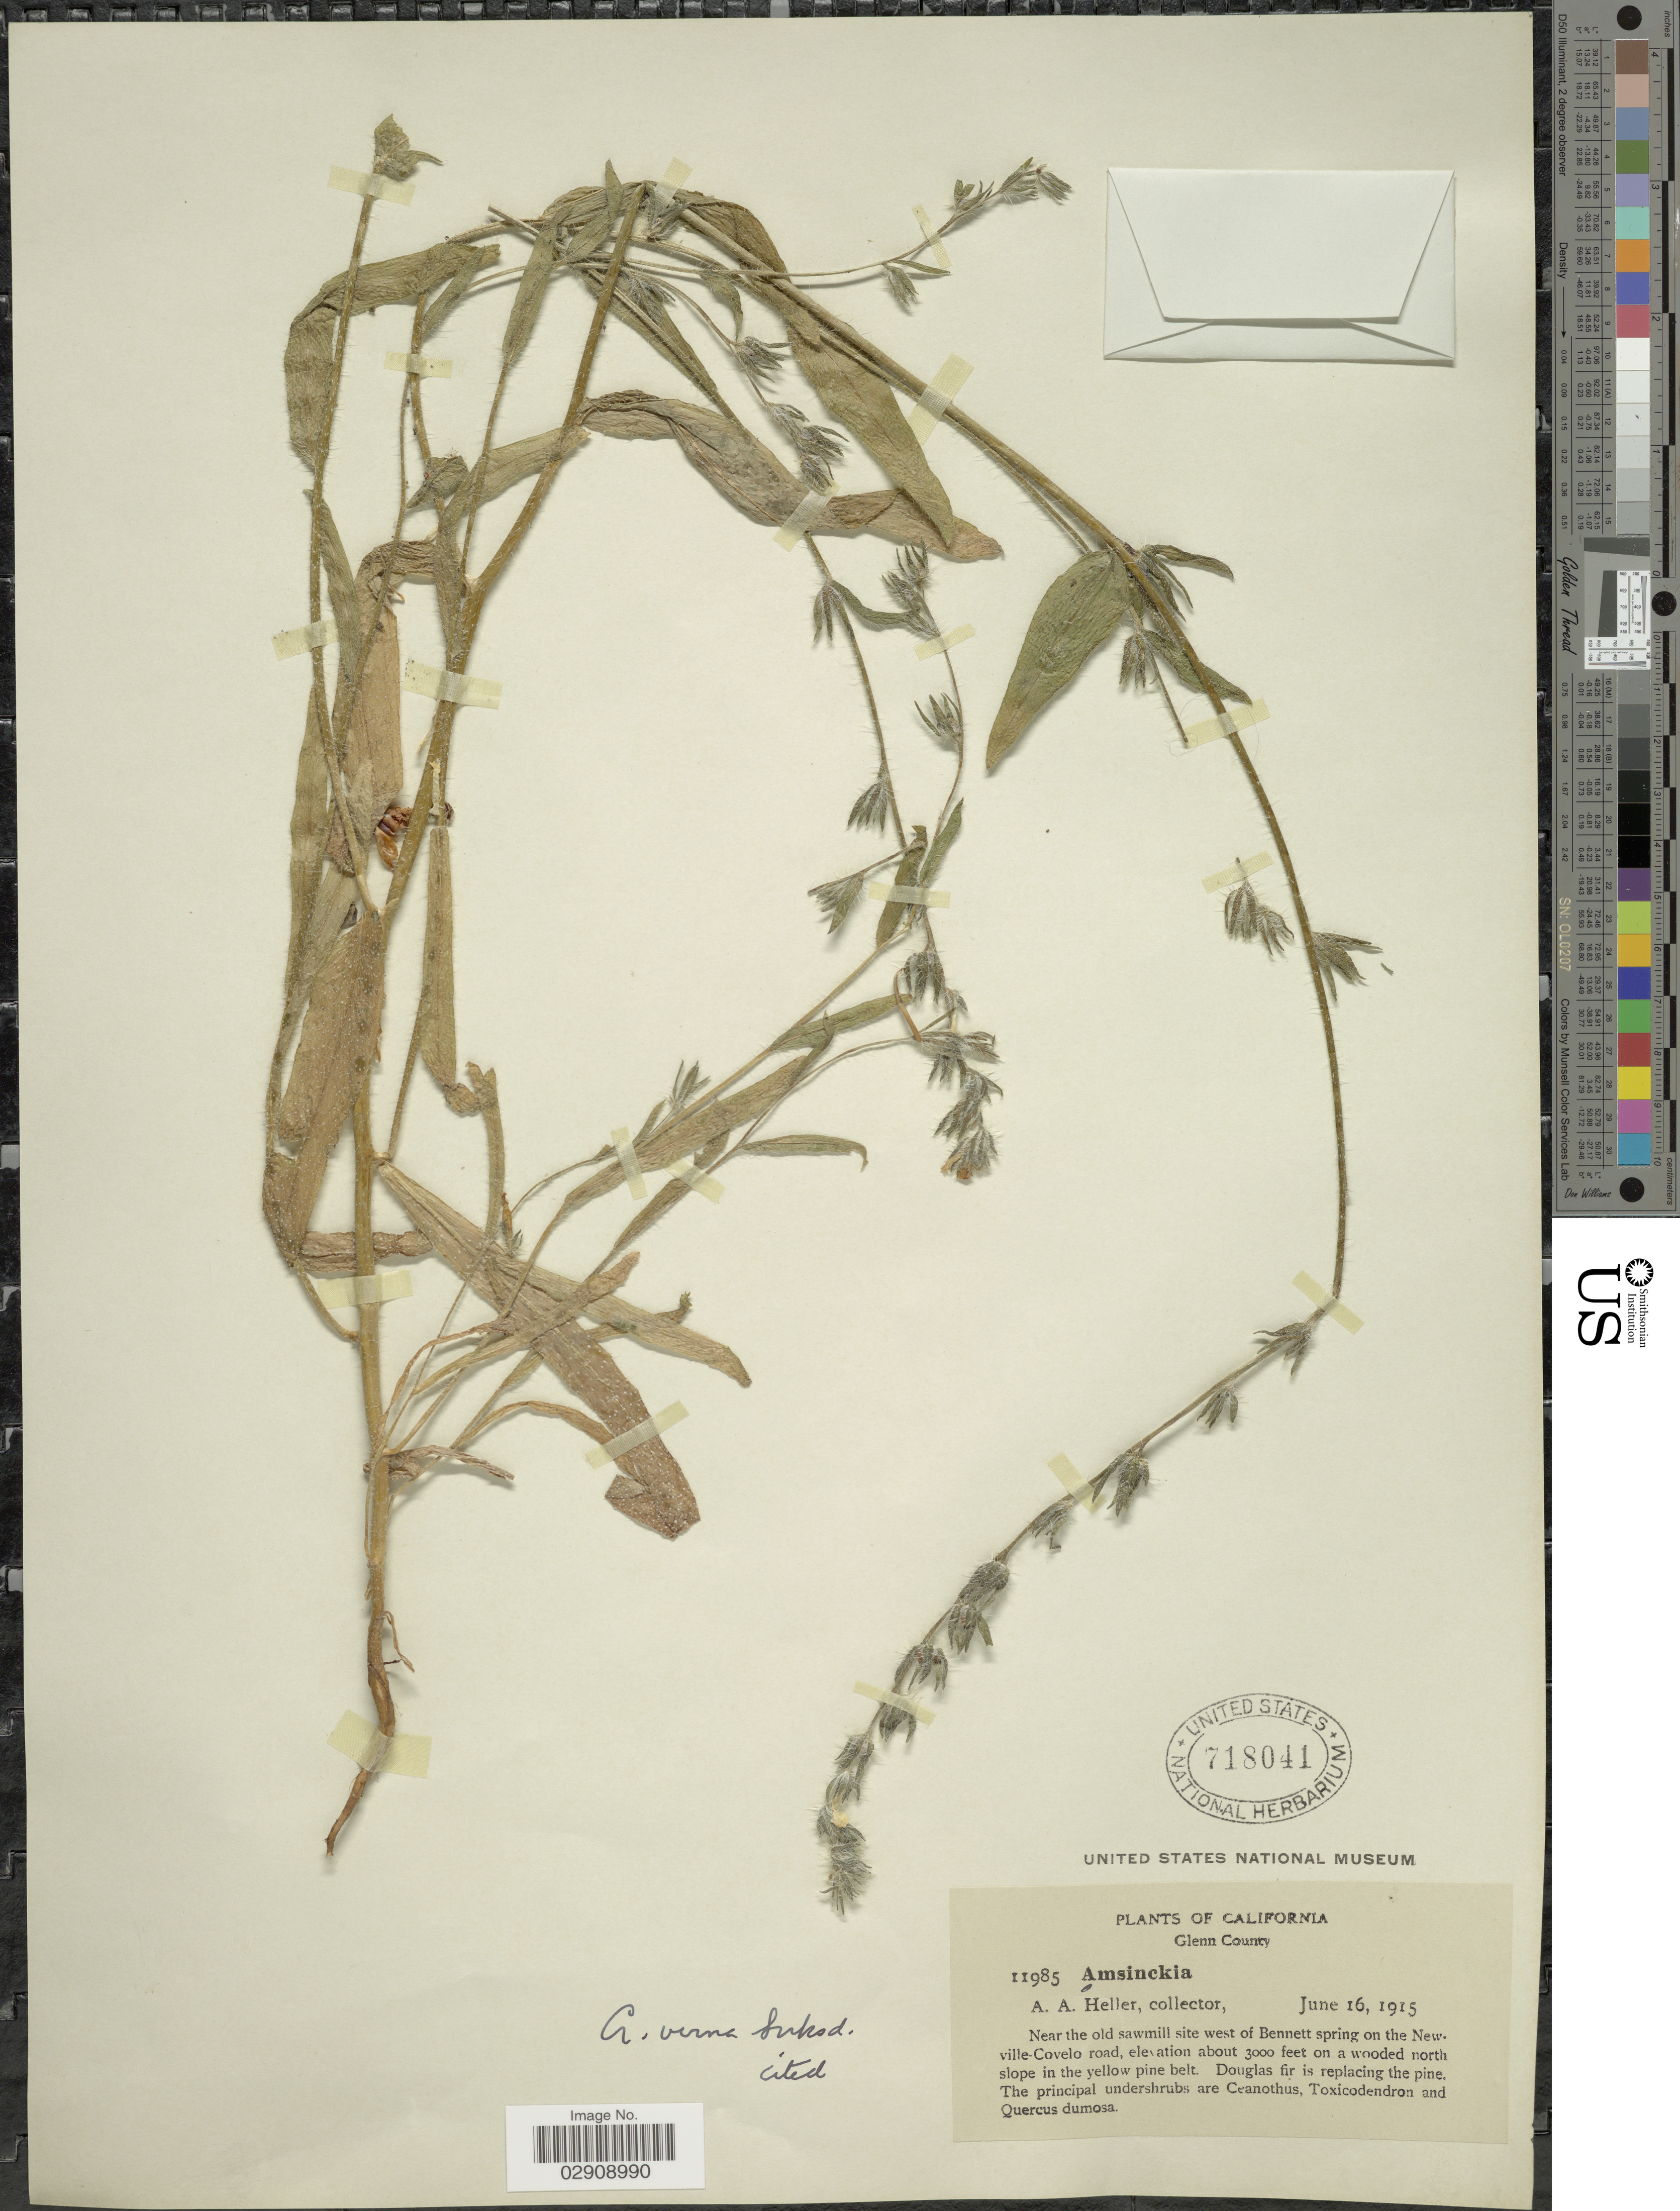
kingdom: Plantae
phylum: Tracheophyta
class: Magnoliopsida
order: Boraginales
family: Boraginaceae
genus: Amsinckia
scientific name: Amsinckia eastwoodiae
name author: J.F. Macbr.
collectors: A. A. Heller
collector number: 11985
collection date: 1915-06-16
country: United States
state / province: California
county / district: Glenn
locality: Near the old sawmill site west of Bennet spring on the Newville-Covelo road. Glenn County. California.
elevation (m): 914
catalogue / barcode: US 718041